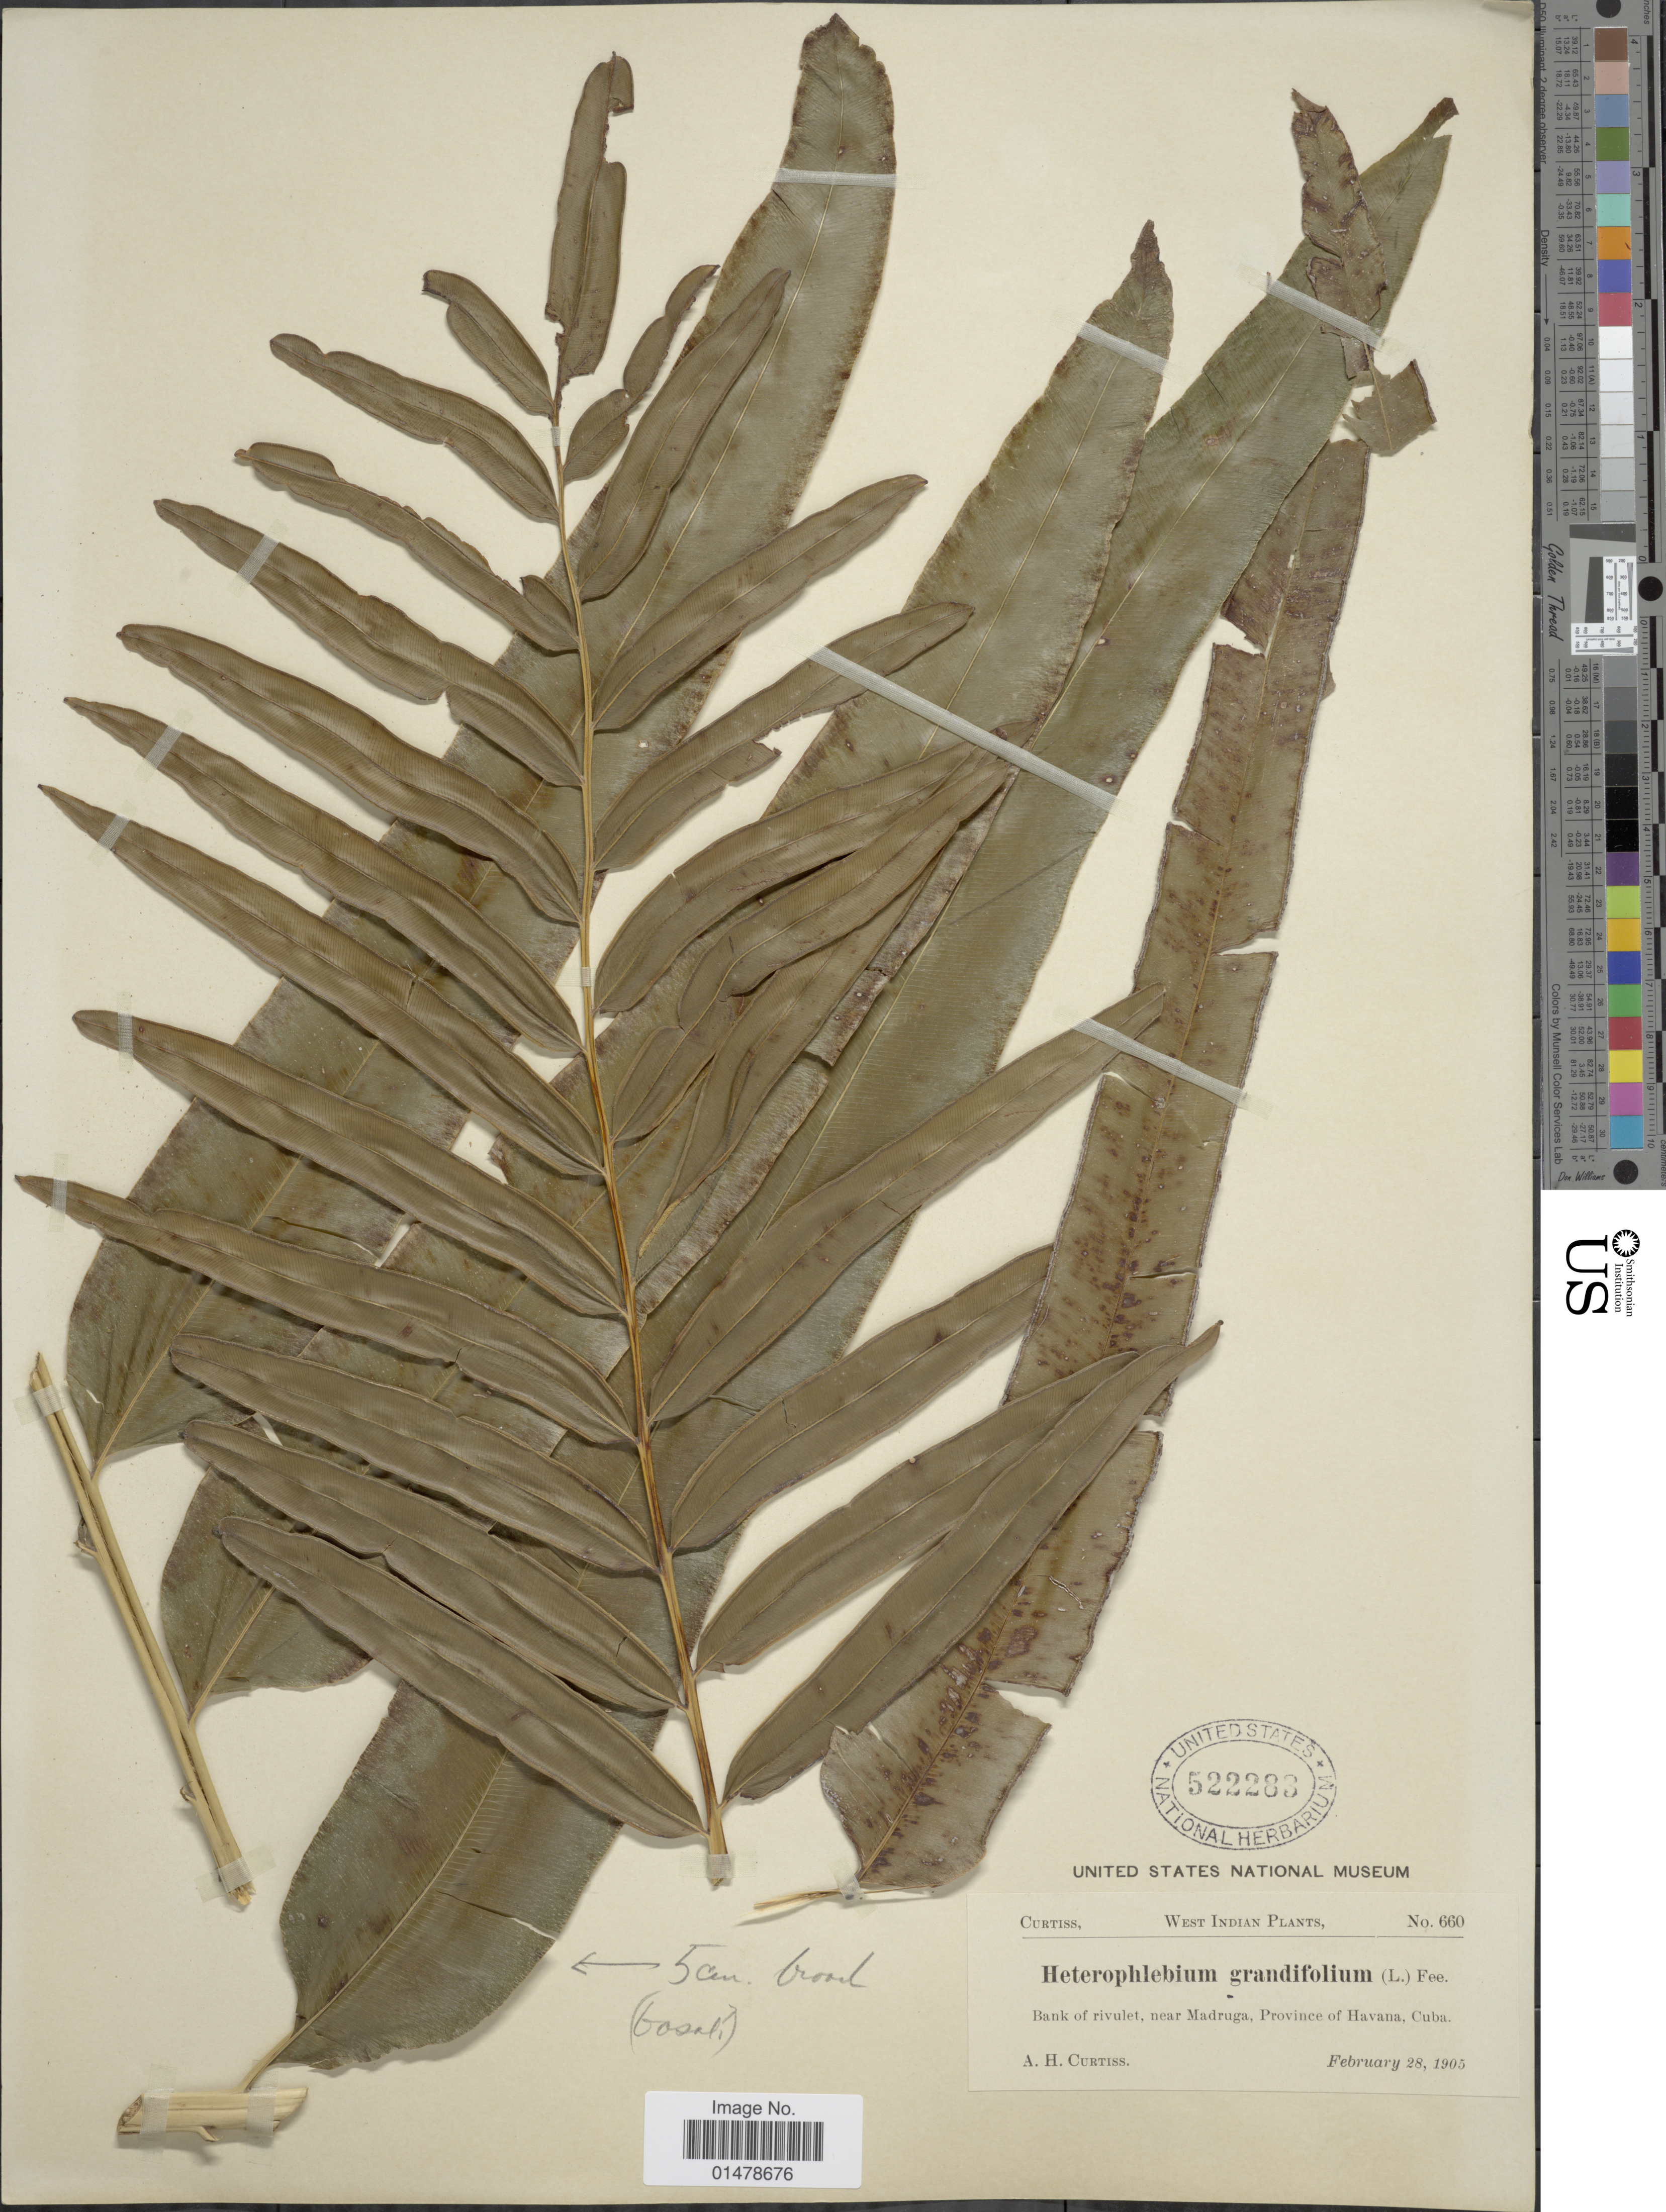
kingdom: Plantae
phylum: Tracheophyta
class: Polypodiopsida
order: Polypodiales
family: Pteridaceae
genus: Pteris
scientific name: Pteris grandifolia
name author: L.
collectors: A. H. Curtiss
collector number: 660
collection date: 1905-02-28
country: Cuba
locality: West Indian. Bank of rivulet, near Madruga, Province of Havana.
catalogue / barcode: US 522288